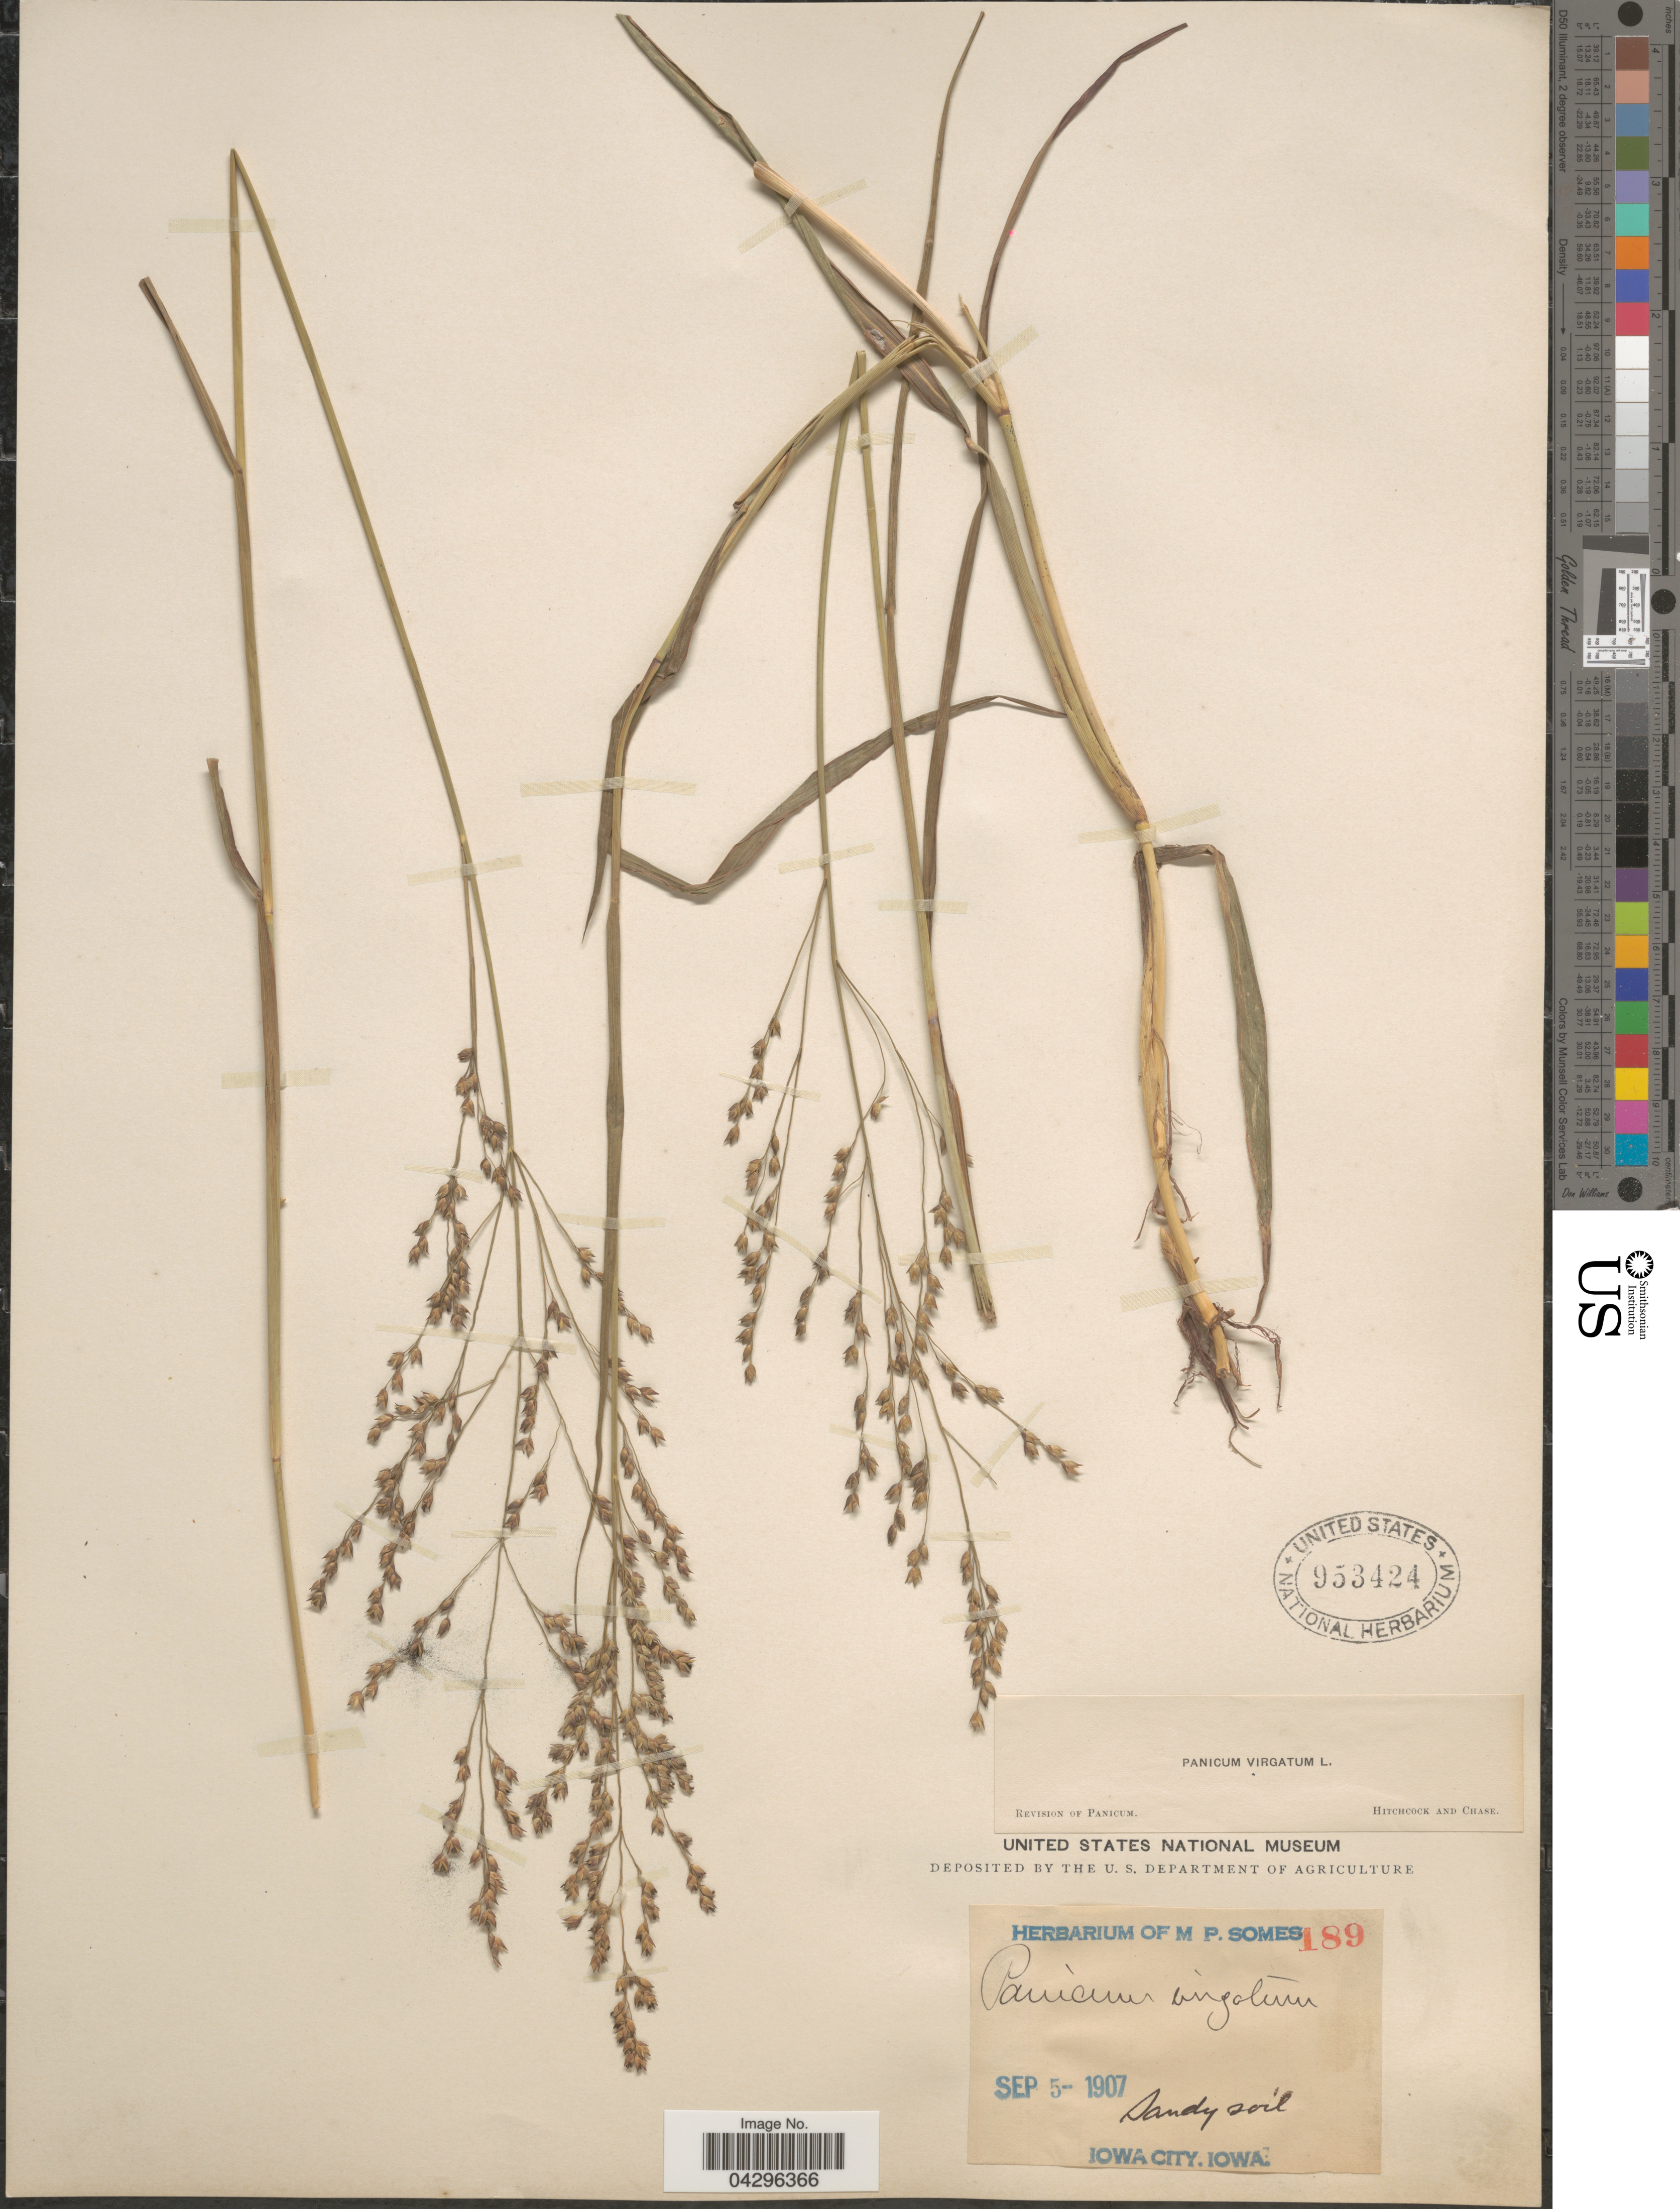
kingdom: Plantae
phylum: Tracheophyta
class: Liliopsida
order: Poales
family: Poaceae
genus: Panicum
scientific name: Panicum virgatum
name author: L.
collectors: Ex herb. M. P. Somes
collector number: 189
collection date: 1907-09-05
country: United States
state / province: Iowa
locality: Iowa City.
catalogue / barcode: US 953424